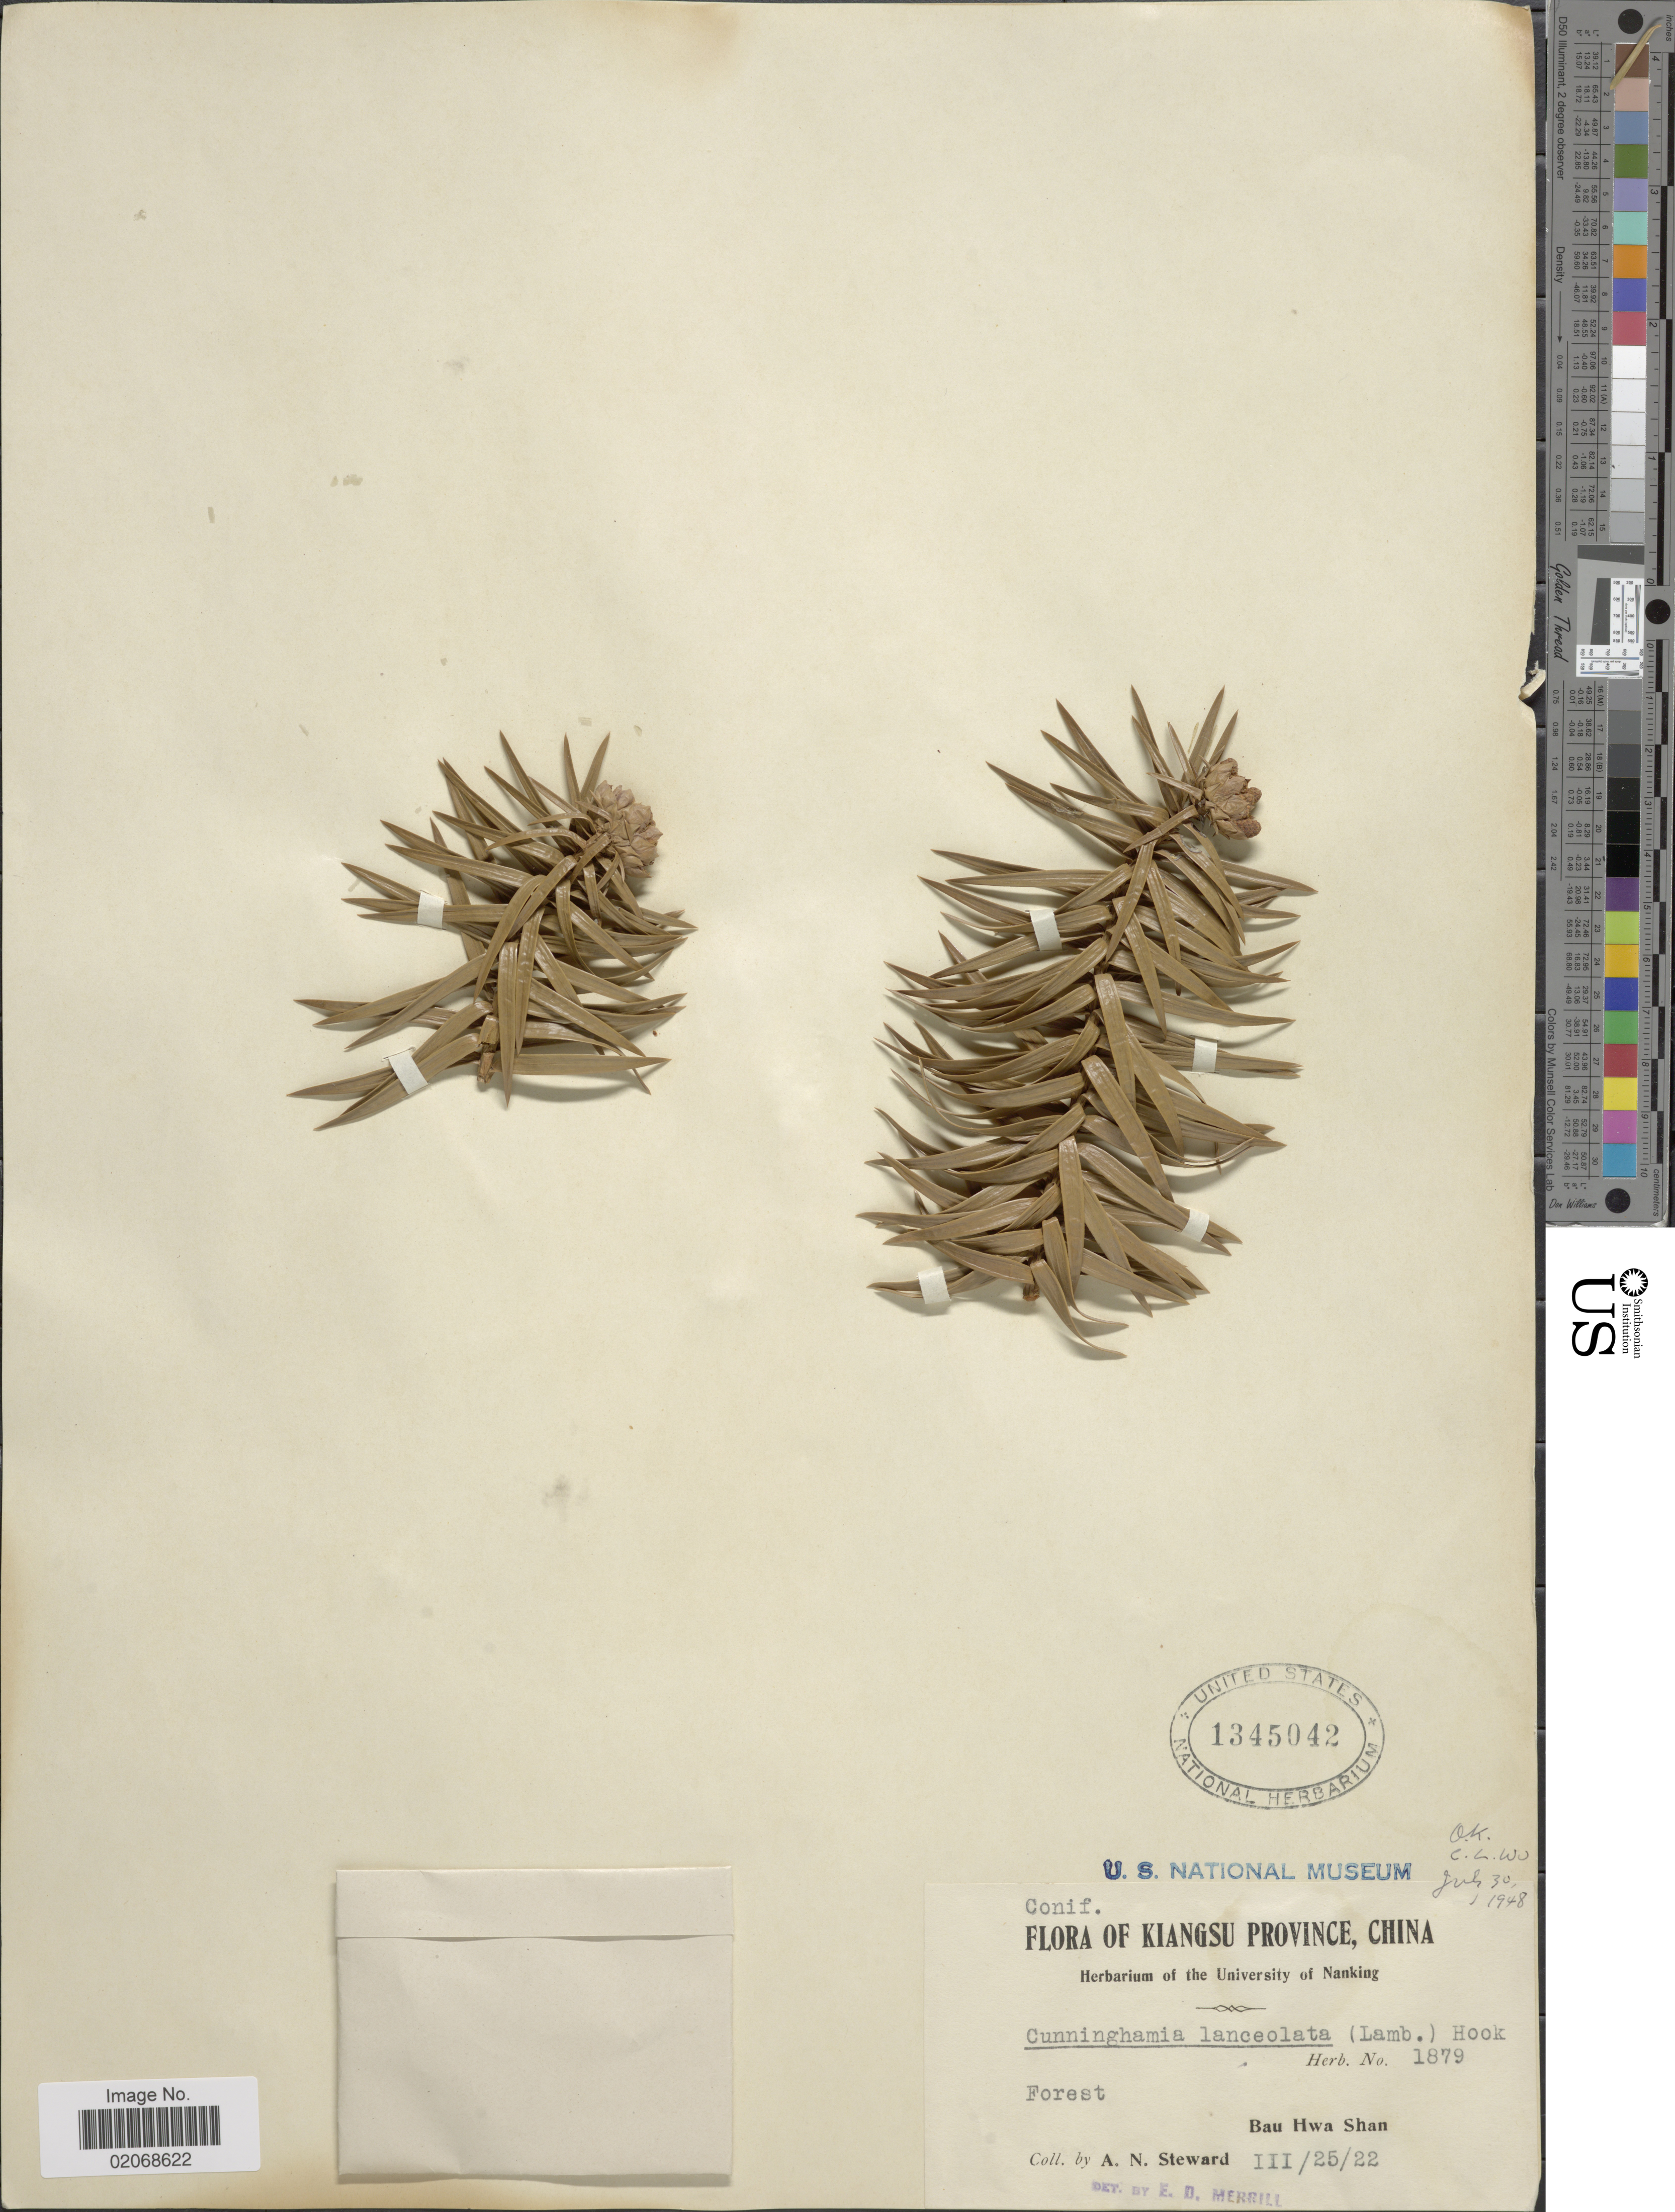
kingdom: Plantae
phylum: Tracheophyta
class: Pinopsida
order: Pinales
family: Cupressaceae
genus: Cunninghamia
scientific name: Cunninghamia lanceolata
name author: (Lamb.) Hook.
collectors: A. N. Steward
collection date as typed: Transcribed d/m/y: 25/3/22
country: China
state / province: Jiangsu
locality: Kiangsu Province, Bau Hwa Shan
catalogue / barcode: US 1345042